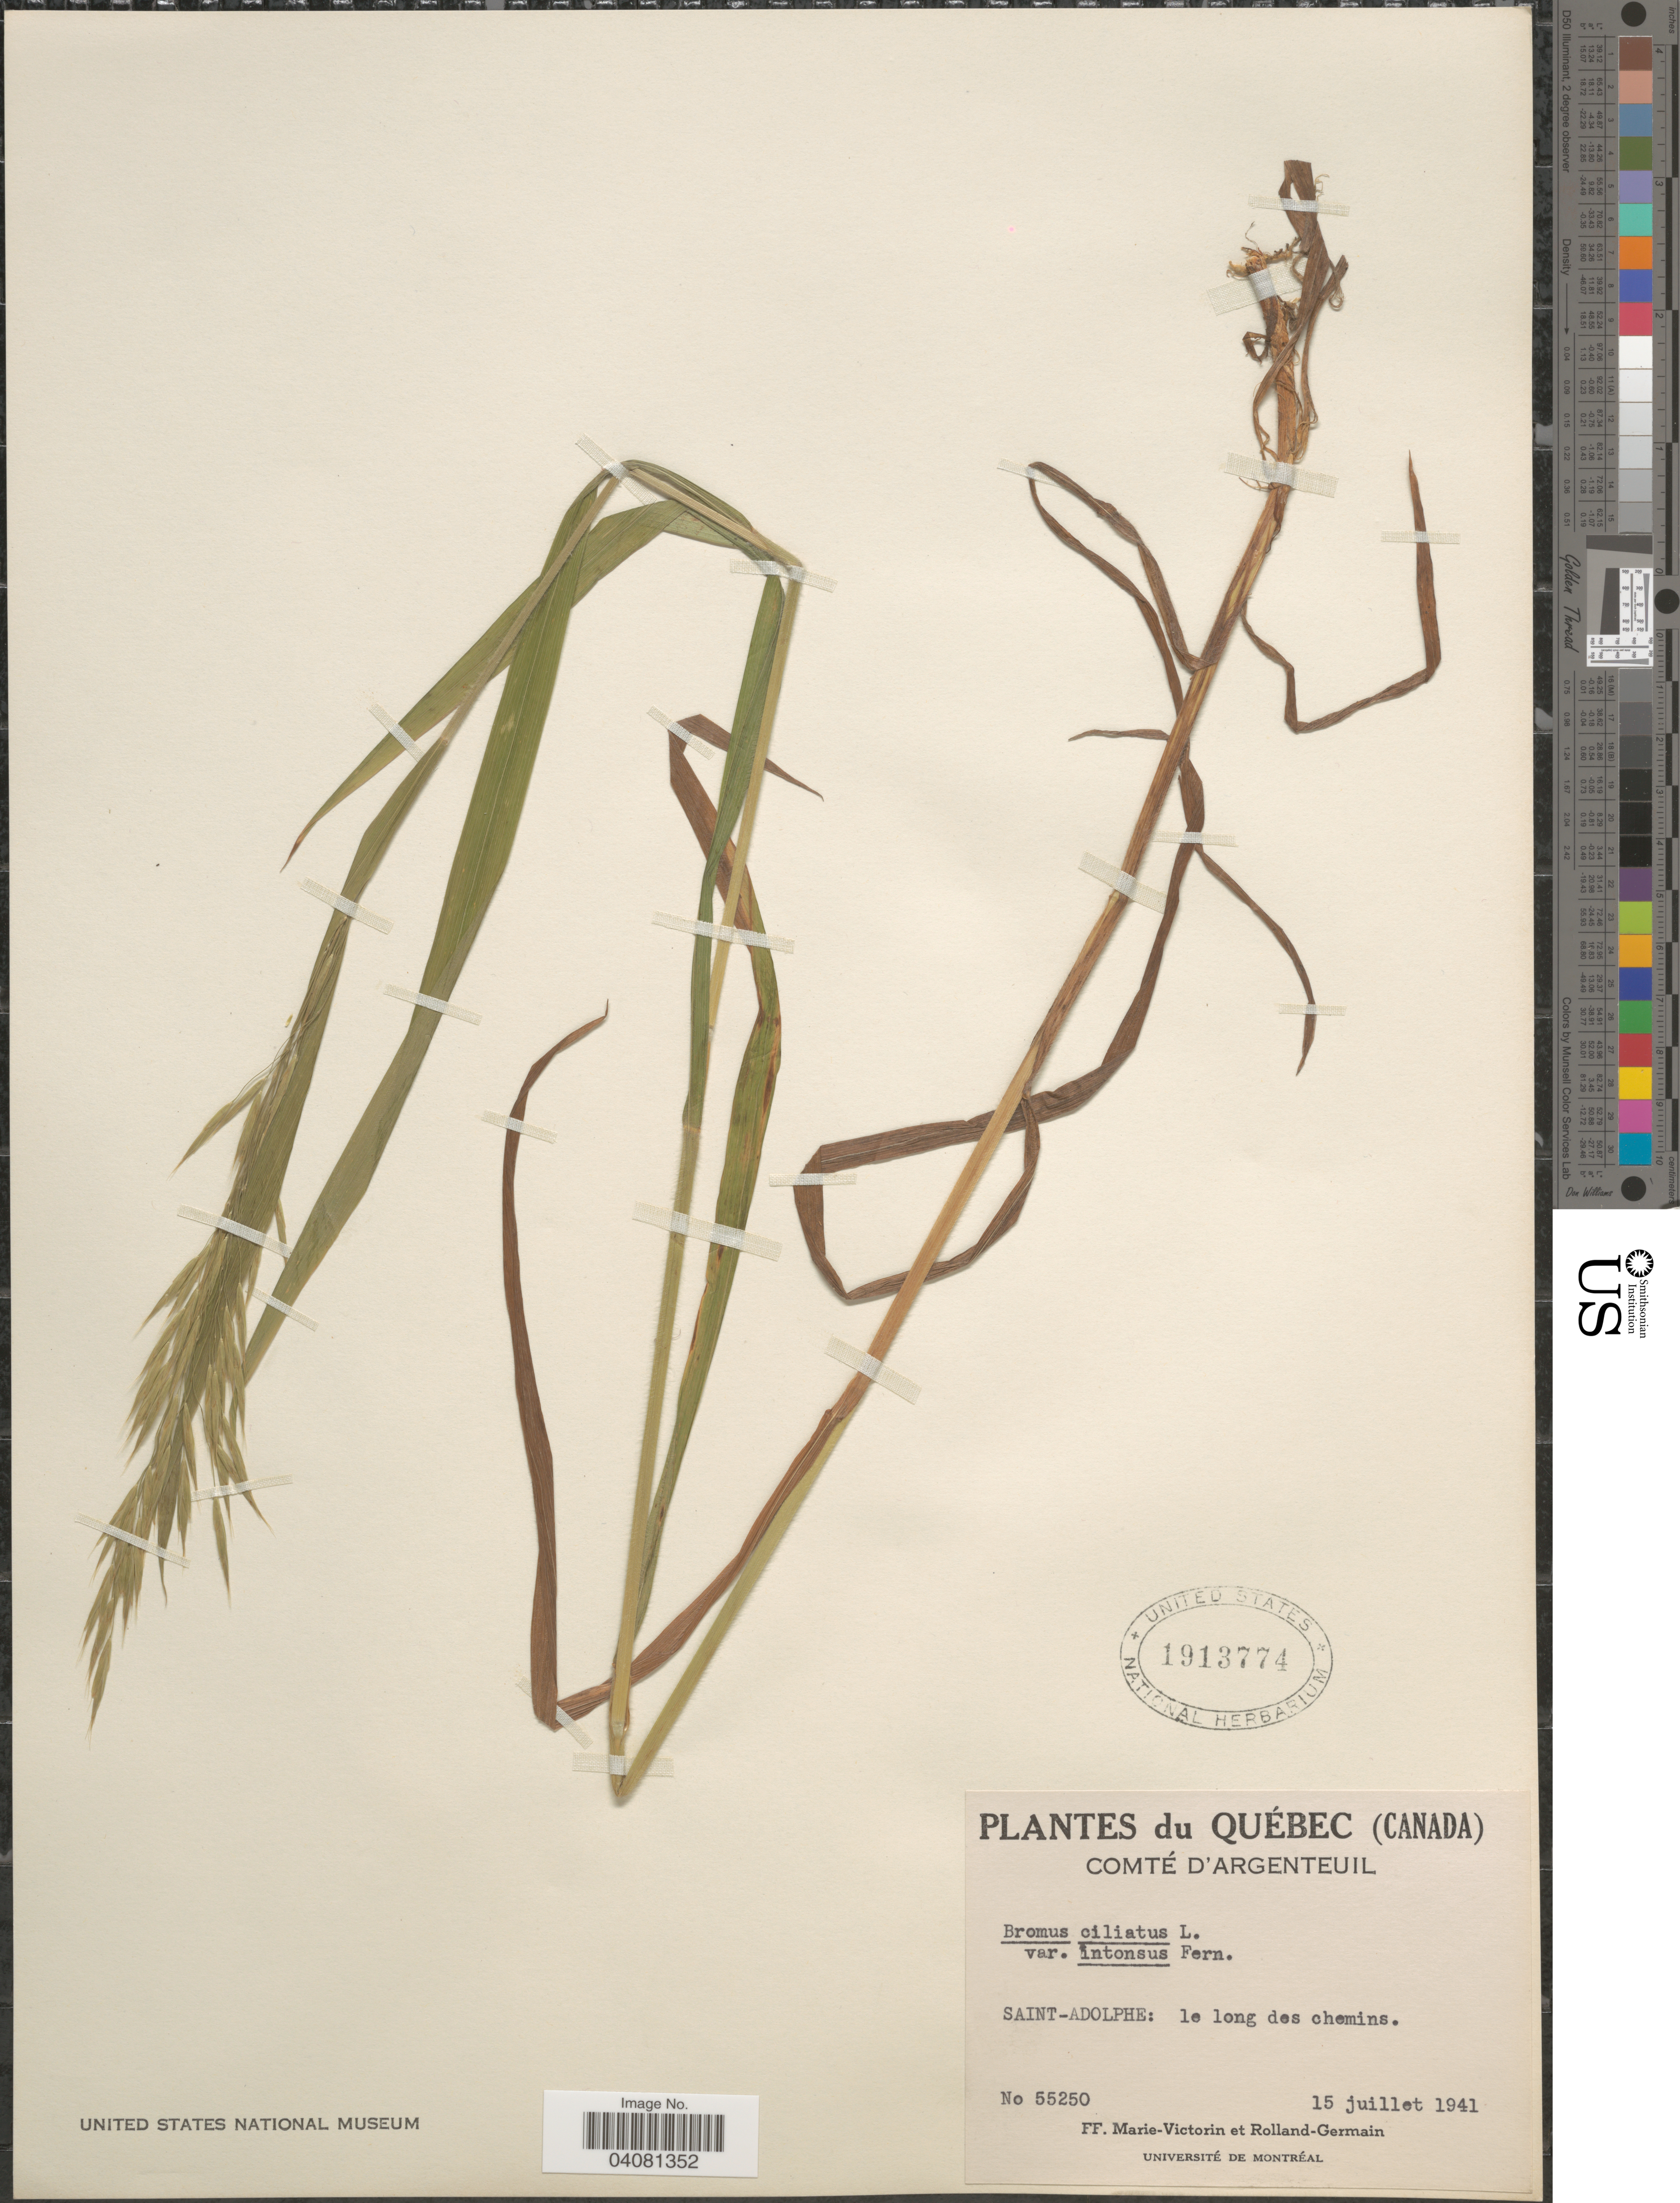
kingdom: Plantae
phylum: Tracheophyta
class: Liliopsida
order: Poales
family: Poaceae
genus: Bromus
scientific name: Bromus ciliatus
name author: L.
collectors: F. Marie-Victorin & Rolland-Germain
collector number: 55250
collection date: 1941-07-15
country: Canada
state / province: Quebec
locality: Québec. Comté d'Argenteuil. Saint-Adolphe: le long des chemins.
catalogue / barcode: US 1913774